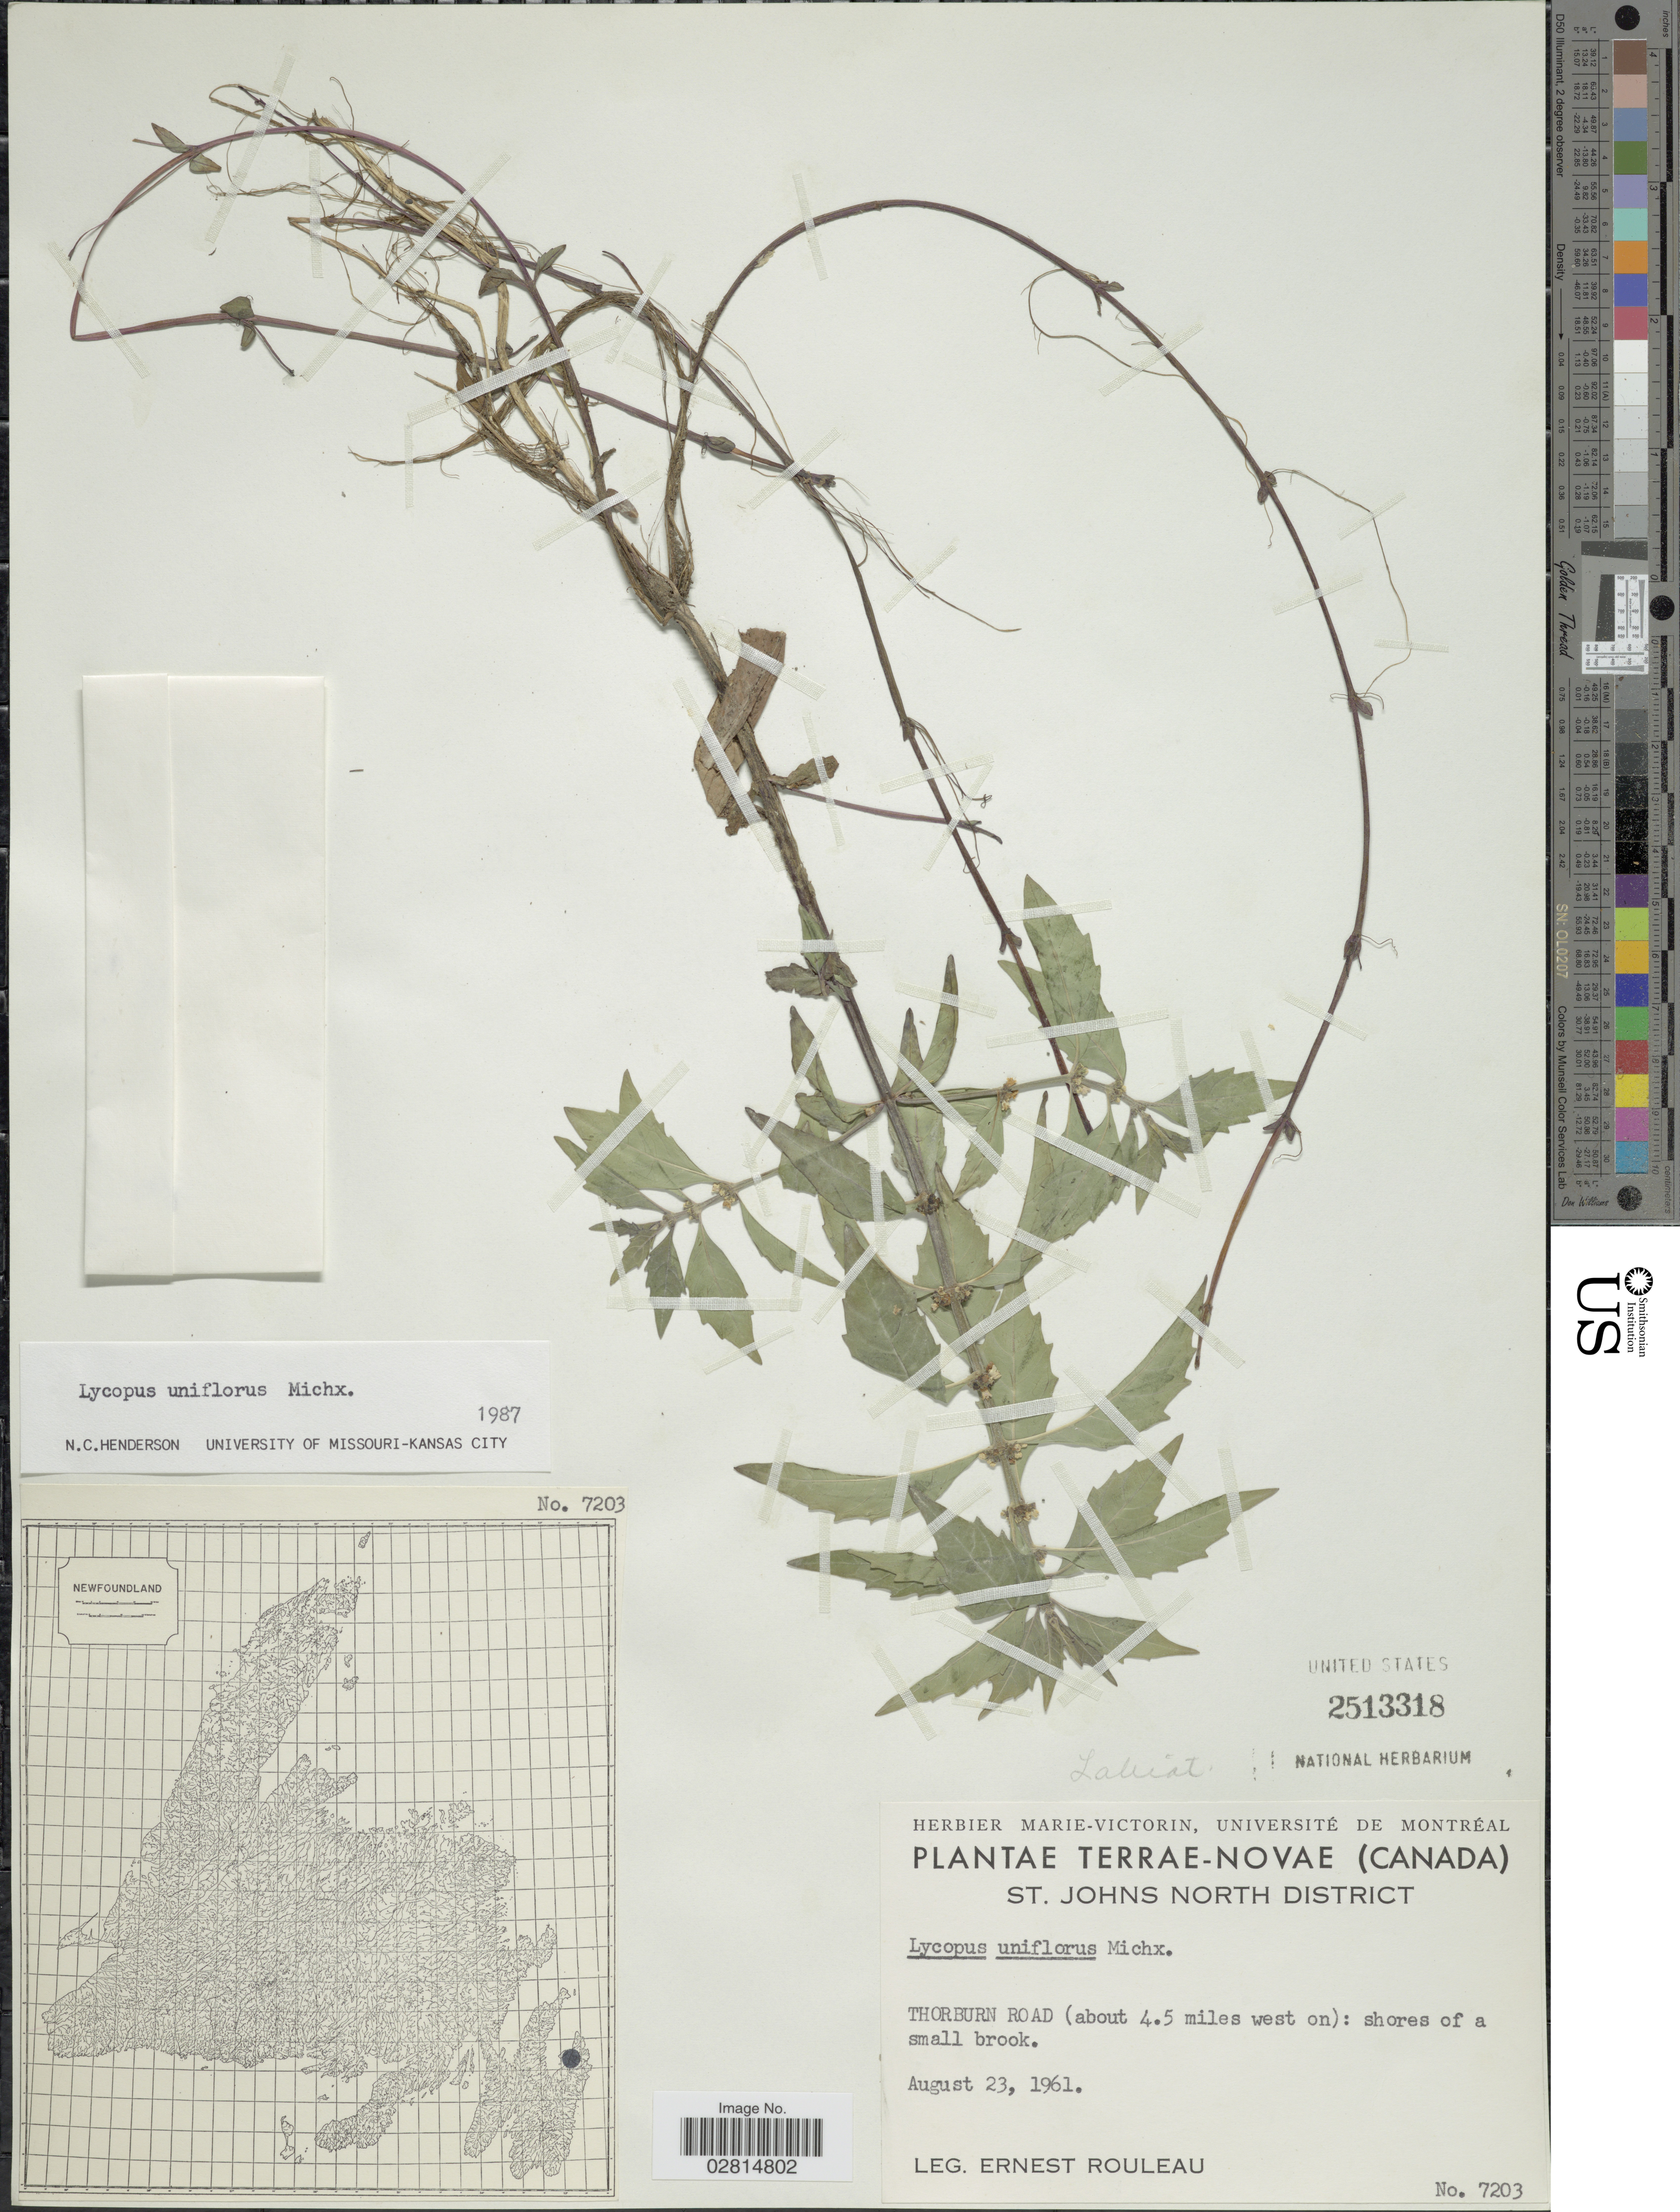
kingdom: Plantae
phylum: Tracheophyta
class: Magnoliopsida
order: Lamiales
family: Lamiaceae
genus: Lycopus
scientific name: Lycopus uniflorus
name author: Michx.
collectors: E. Rouleau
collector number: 7203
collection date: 1961-08-23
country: Canada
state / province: Newfoundland and Labrador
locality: Terrae-Novae, St. Johns North District, Thorburn Road (about 4.5 miles west on): shores of a small brook.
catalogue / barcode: US 2513318